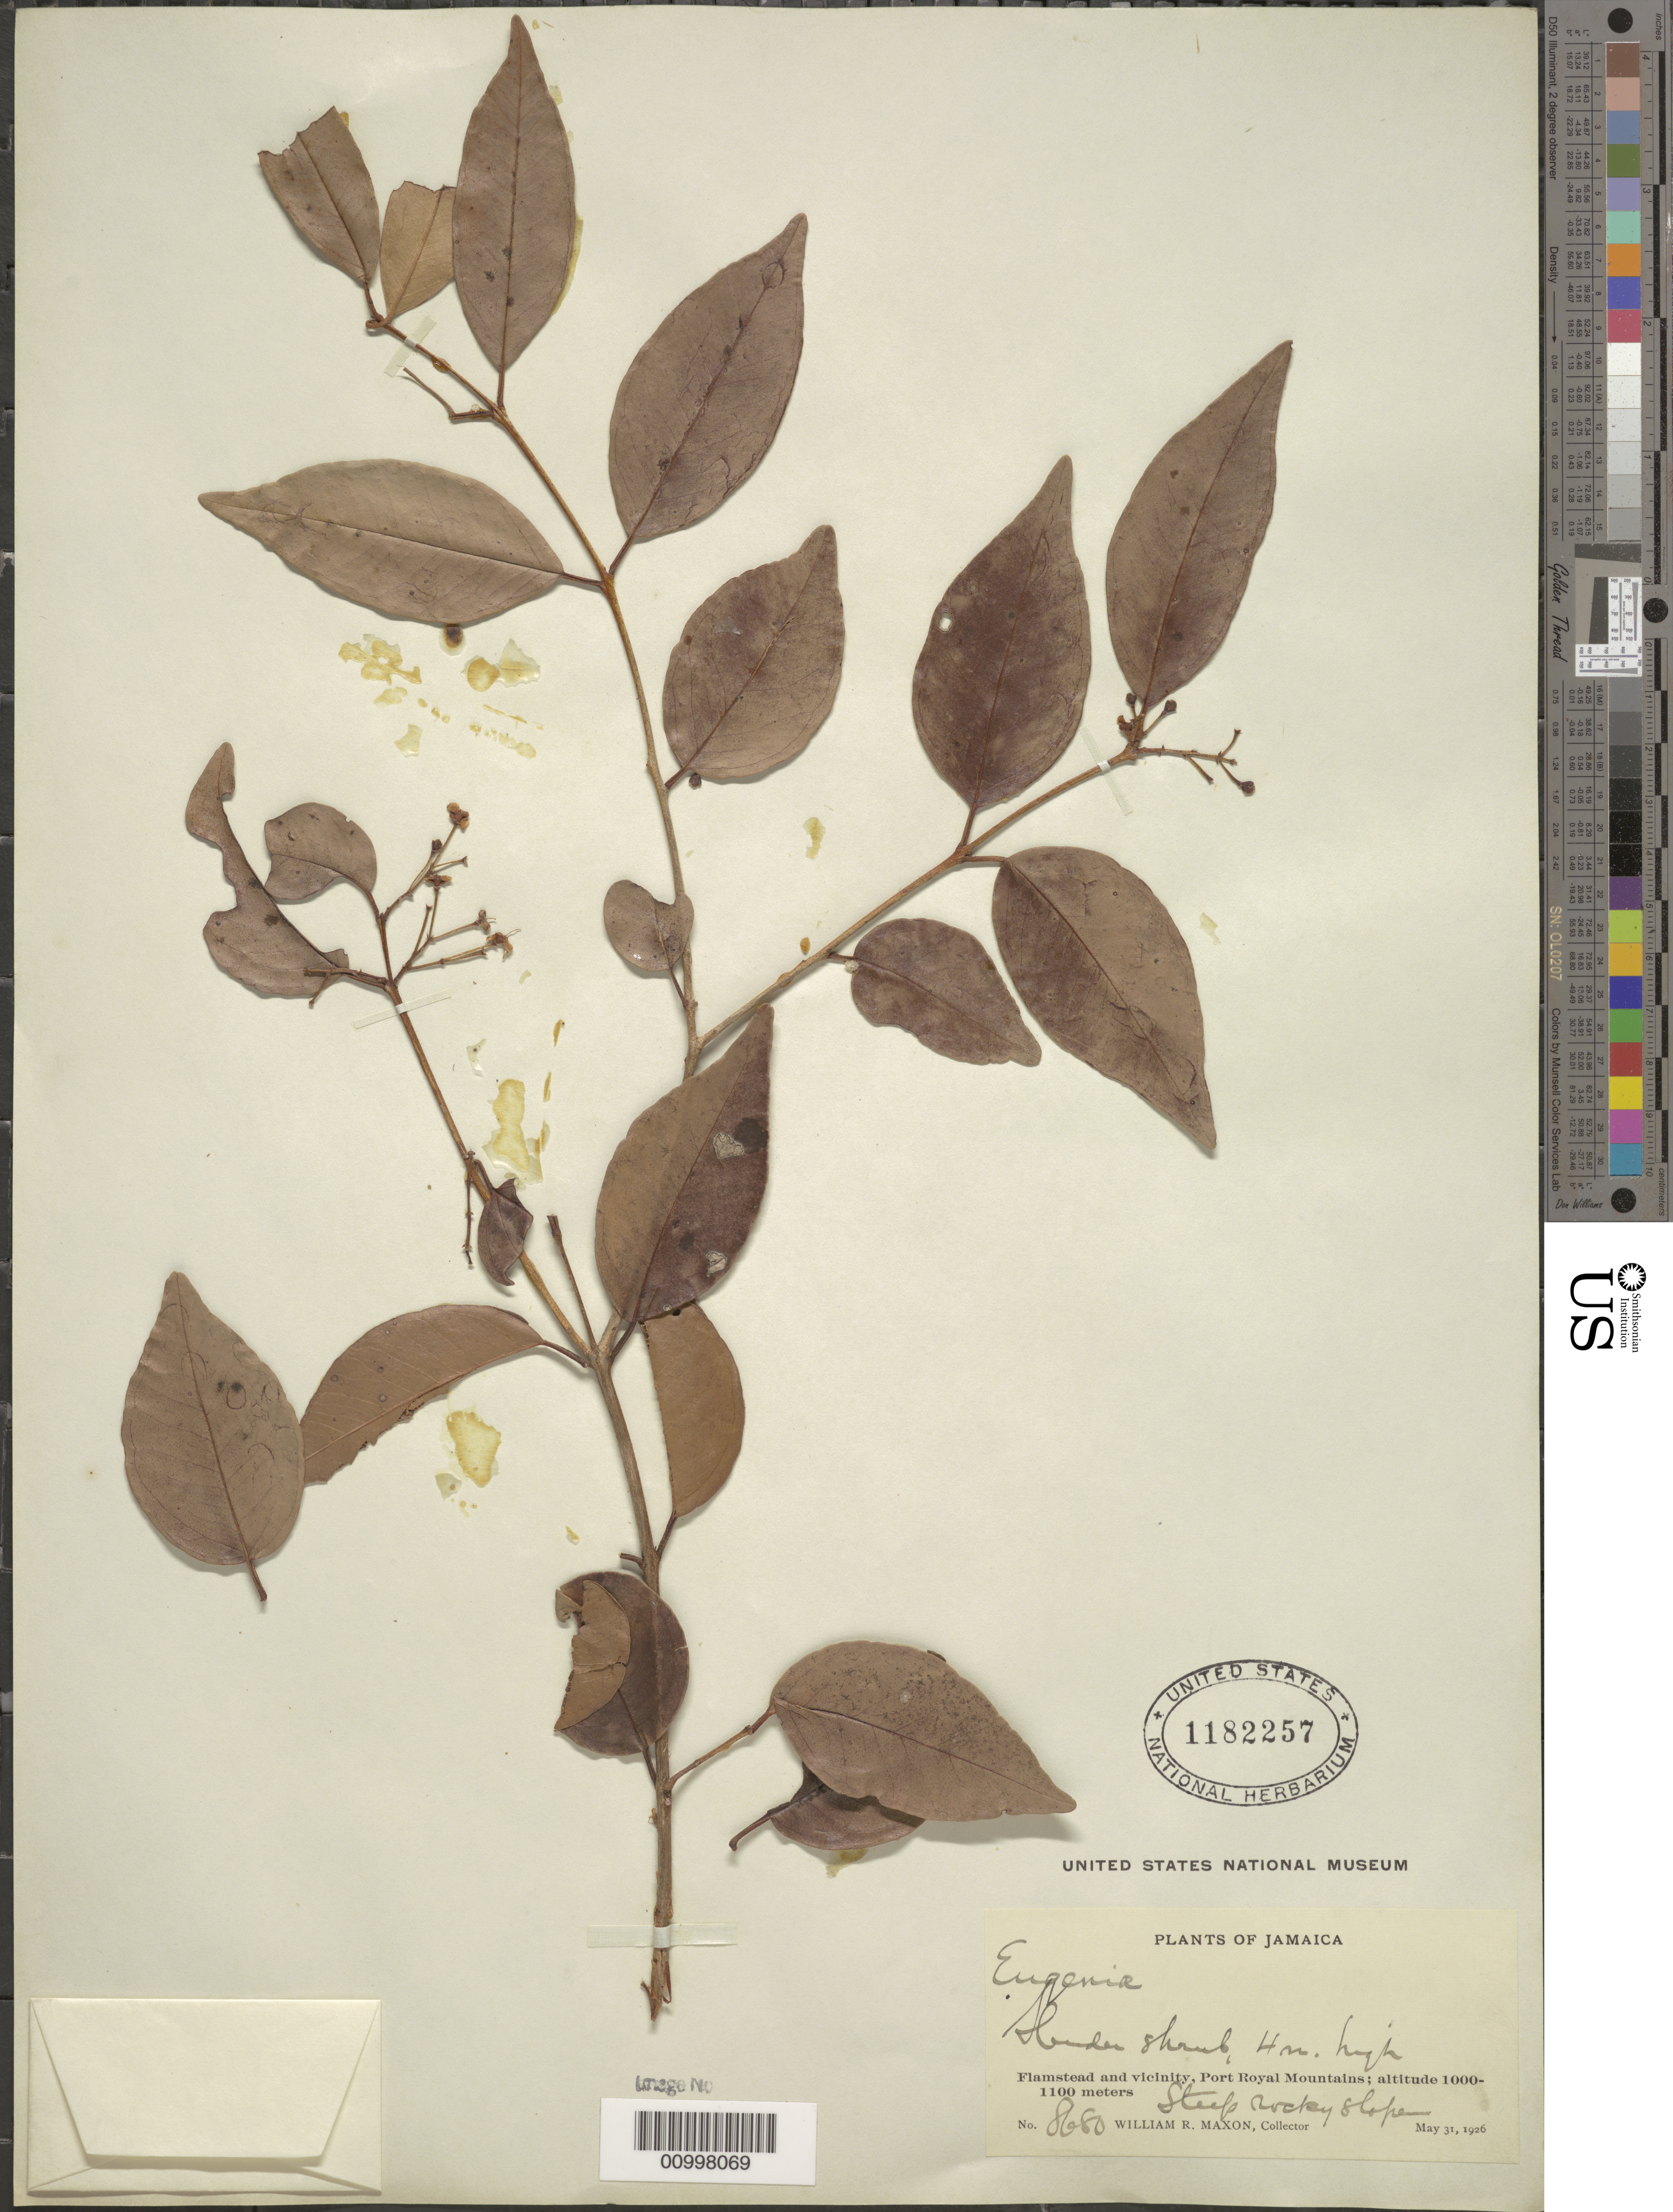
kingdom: Plantae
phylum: Tracheophyta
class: Magnoliopsida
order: Myrtales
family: Myrtaceae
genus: Eugenia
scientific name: Eugenia sp.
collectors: W. R. Maxon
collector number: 8680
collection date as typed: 31 May 1926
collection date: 1926-05-31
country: Jamaica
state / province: Saint Andrew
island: Jamaica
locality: Flamstead and vicinity, Port Royal Mountains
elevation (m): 1000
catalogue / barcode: US 1182257